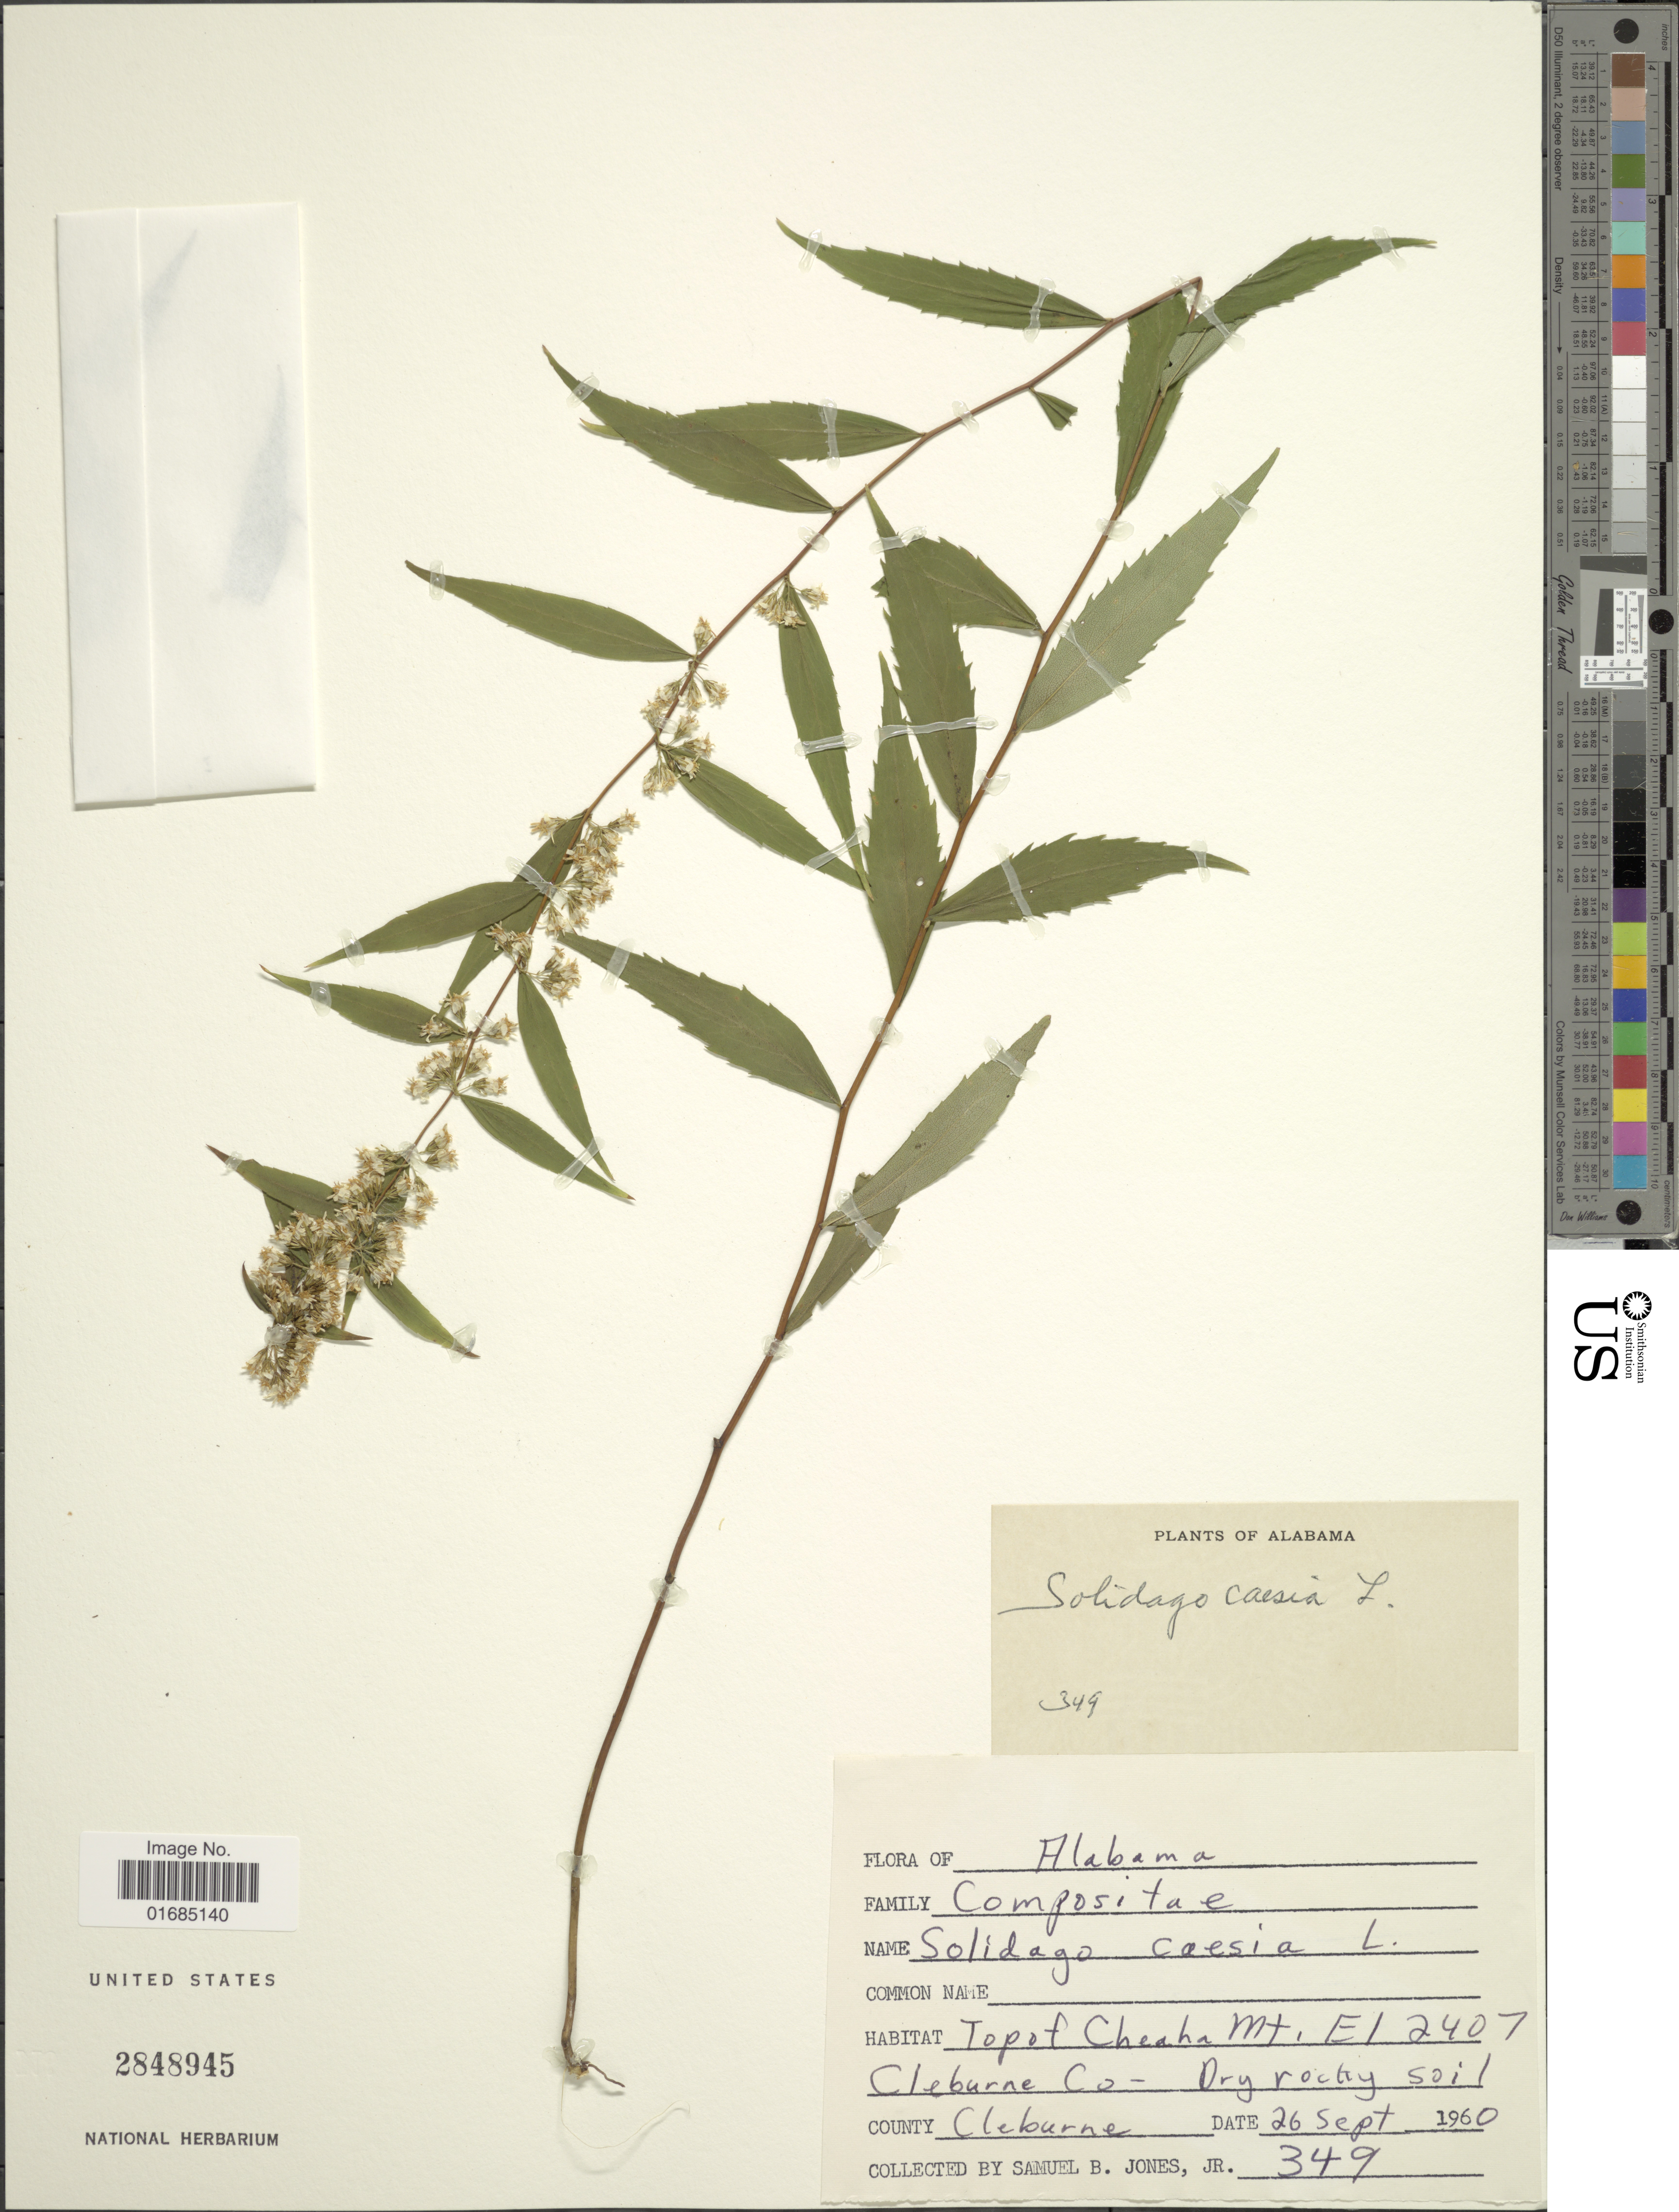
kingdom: Plantae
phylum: Tracheophyta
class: Magnoliopsida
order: Asterales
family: Asteraceae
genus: Solidago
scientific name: Solidago caesia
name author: L.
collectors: S. B. Jones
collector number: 349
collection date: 1960-09-26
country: United States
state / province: Alabama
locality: Top of Cheaha Mt, El 2407 Cleburne Co, County Cleburne.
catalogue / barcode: US 2848945